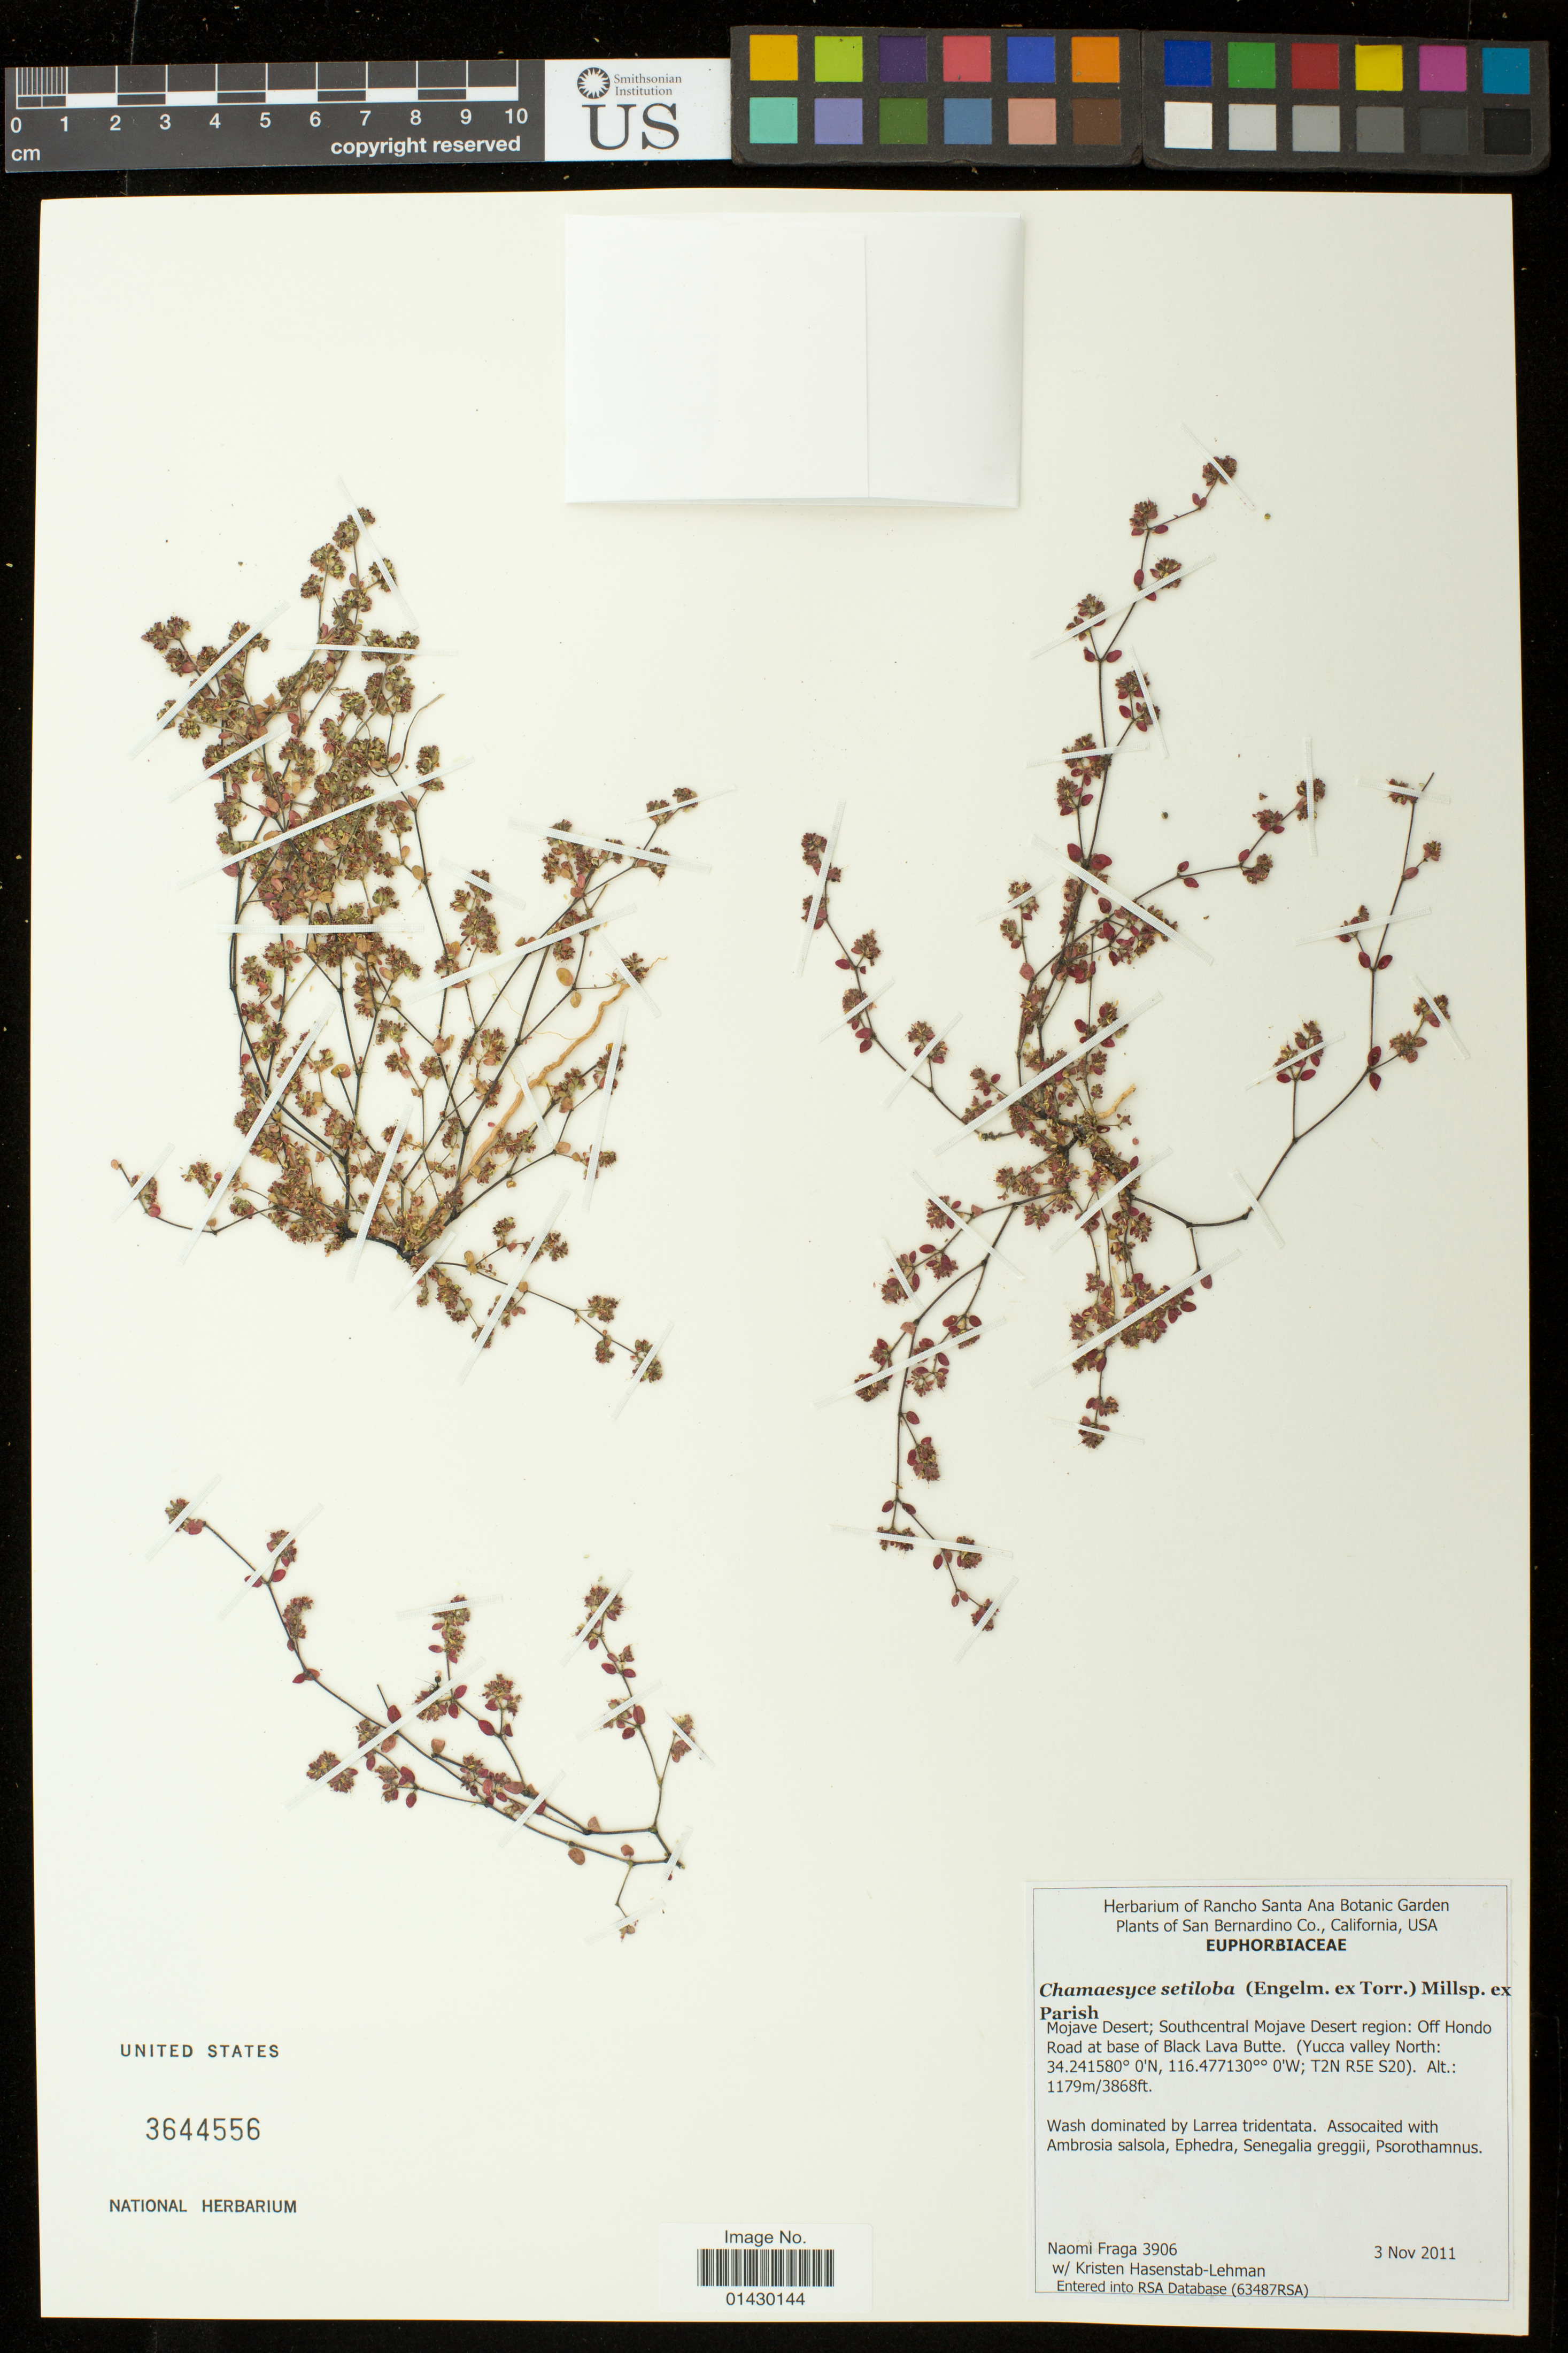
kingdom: Plantae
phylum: Tracheophyta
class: Magnoliopsida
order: Malpighiales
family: Euphorbiaceae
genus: Euphorbia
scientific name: Euphorbia setiloba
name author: Engelm.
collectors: N. Fraga & K. Hasenstab-Lehman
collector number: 3906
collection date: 2011-11-03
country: United States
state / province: California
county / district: San Bernardino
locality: Mojave Desert; Southcentral Mojave Desert rejoin: Off Hondo Road at base of Black Lava Butte. (Yucca valley North: T2N R5E S20).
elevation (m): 1179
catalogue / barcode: US 3644556